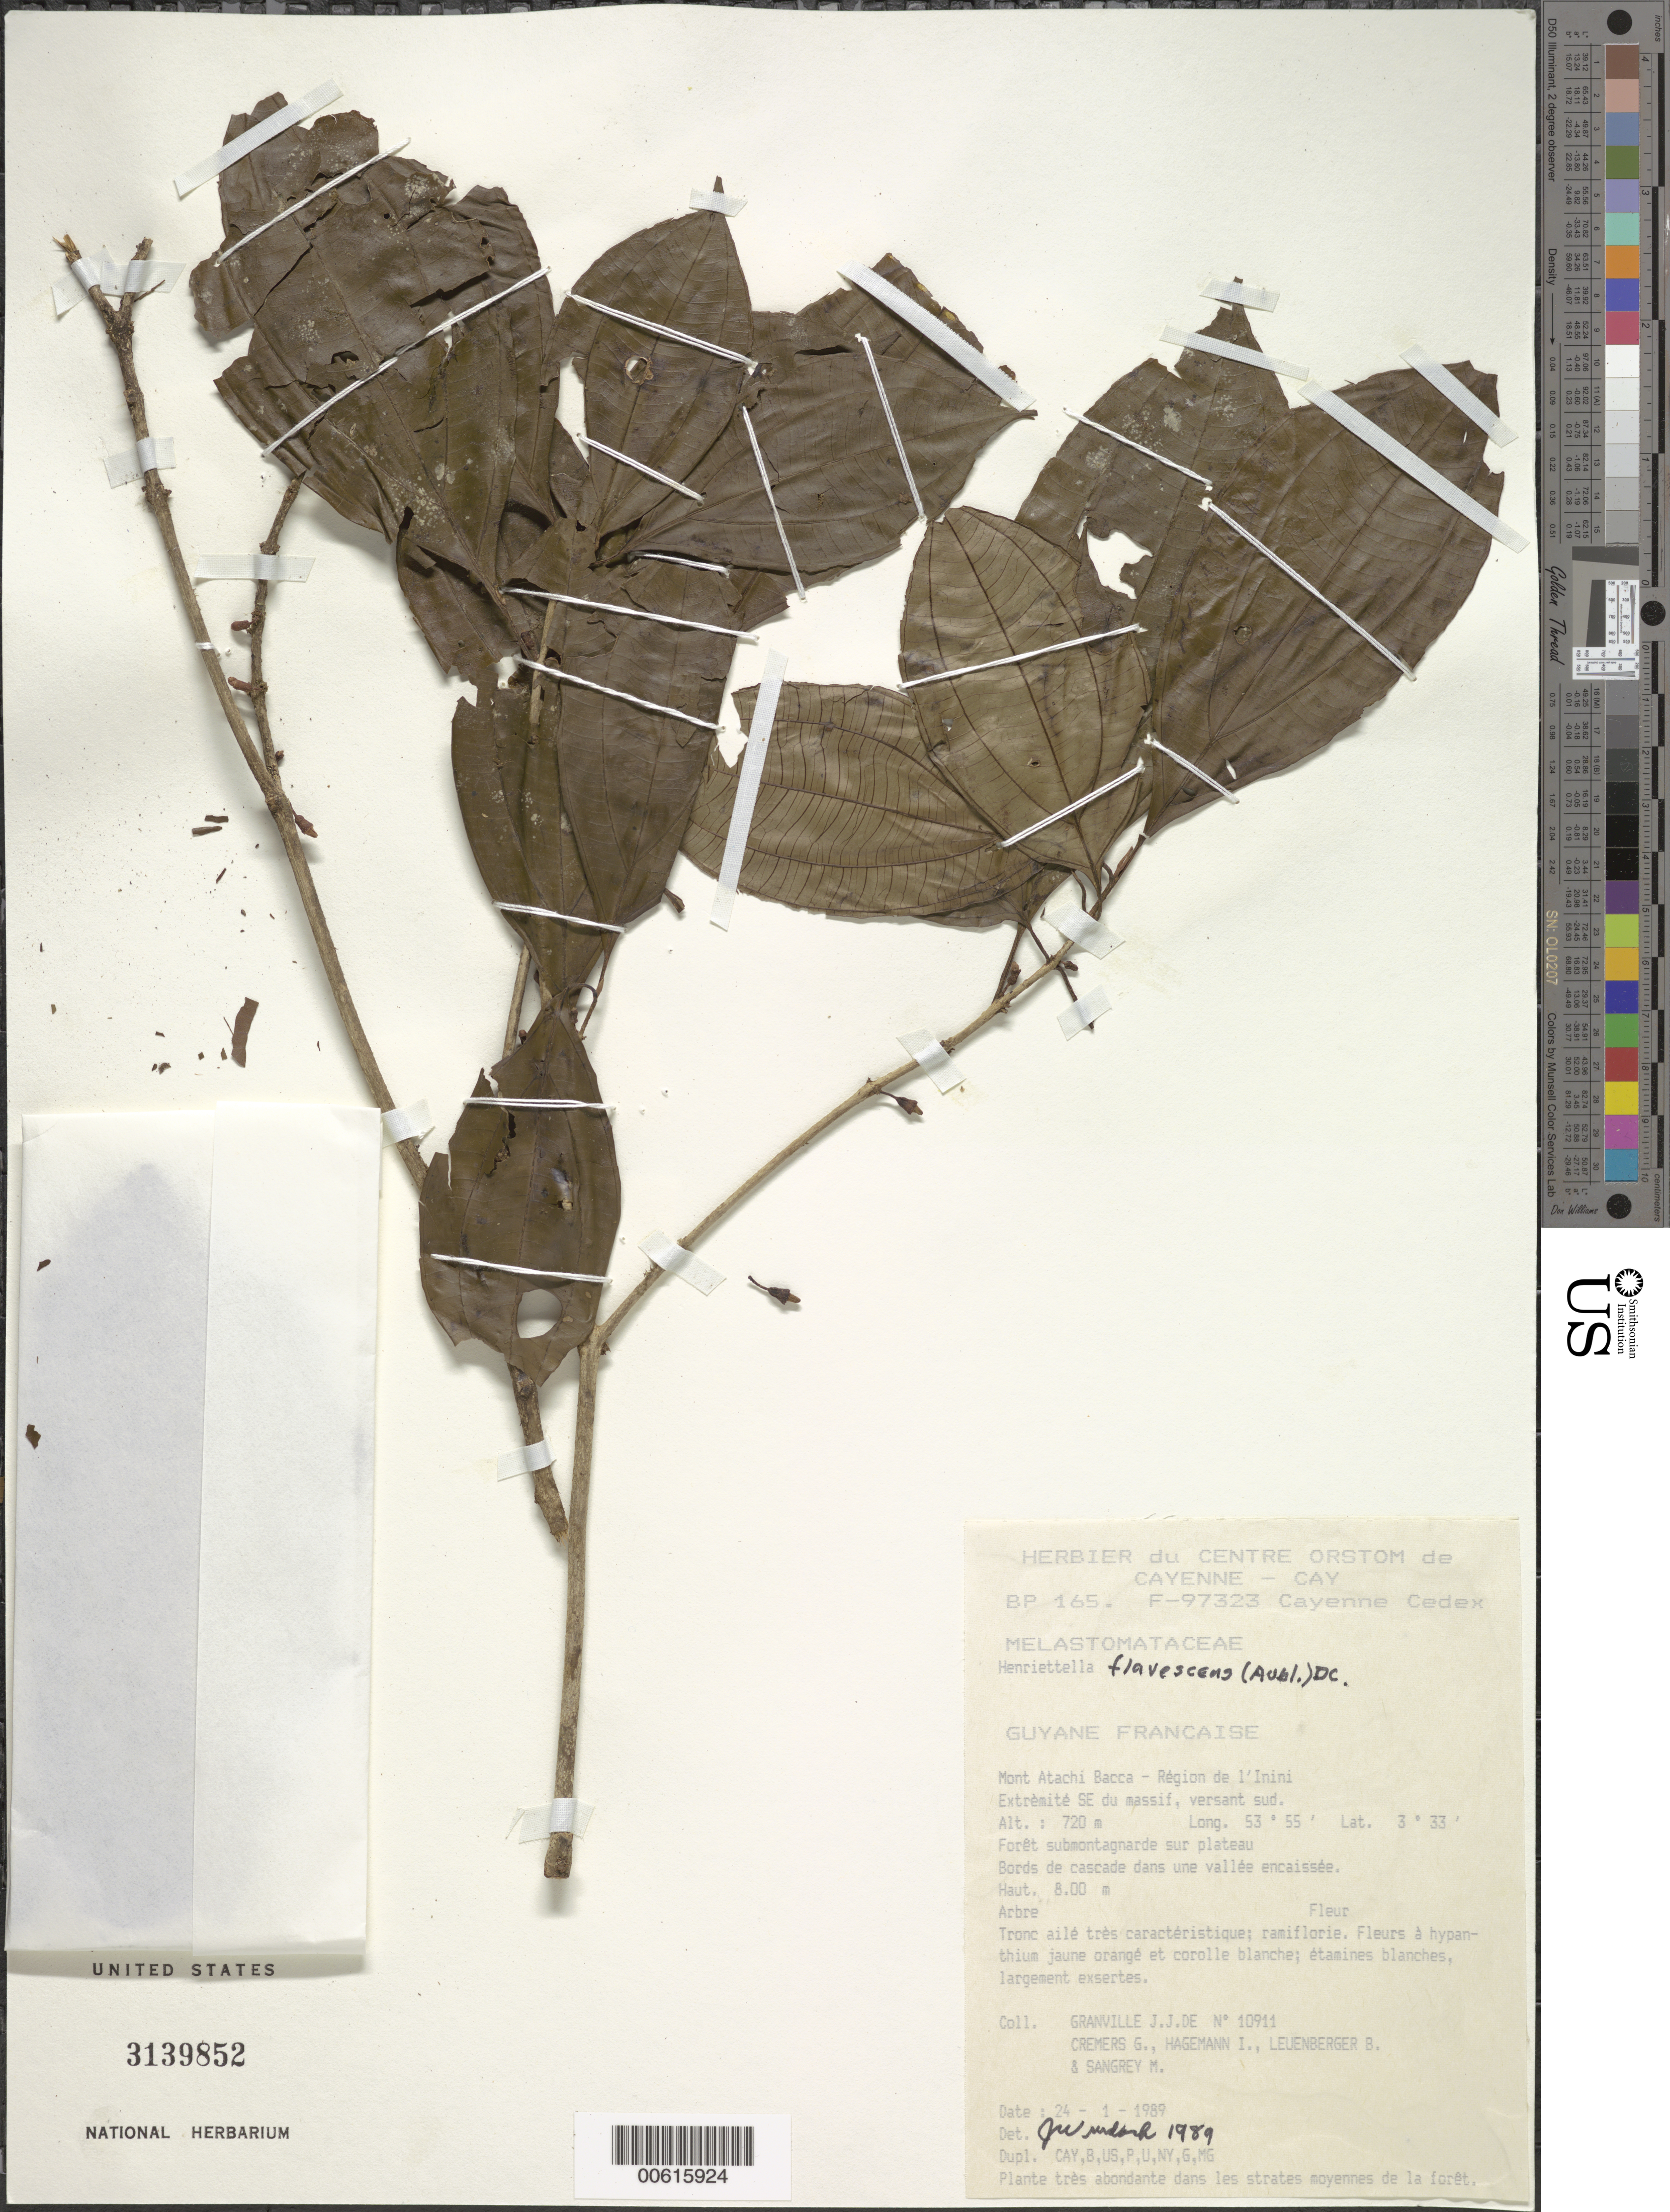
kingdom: Plantae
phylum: Tracheophyta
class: Magnoliopsida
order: Myrtales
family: Melastomataceae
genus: Henriettea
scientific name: Henriettea flavescens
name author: (Aubl.) Baill.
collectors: J.-J. de Granville, G. Cremers, J. Hagemann, B. E. Leuenberger & M. S. Sangrey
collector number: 10911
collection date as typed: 24-Jan-89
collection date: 1989-01-24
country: French Guiana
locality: Mont Atachi Bacca, region de l'Inini, extremite SE du massif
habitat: Forêt submontagnarde sur plateau. Bords de cascade dans une vallee encaissee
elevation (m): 720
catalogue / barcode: US 3139852